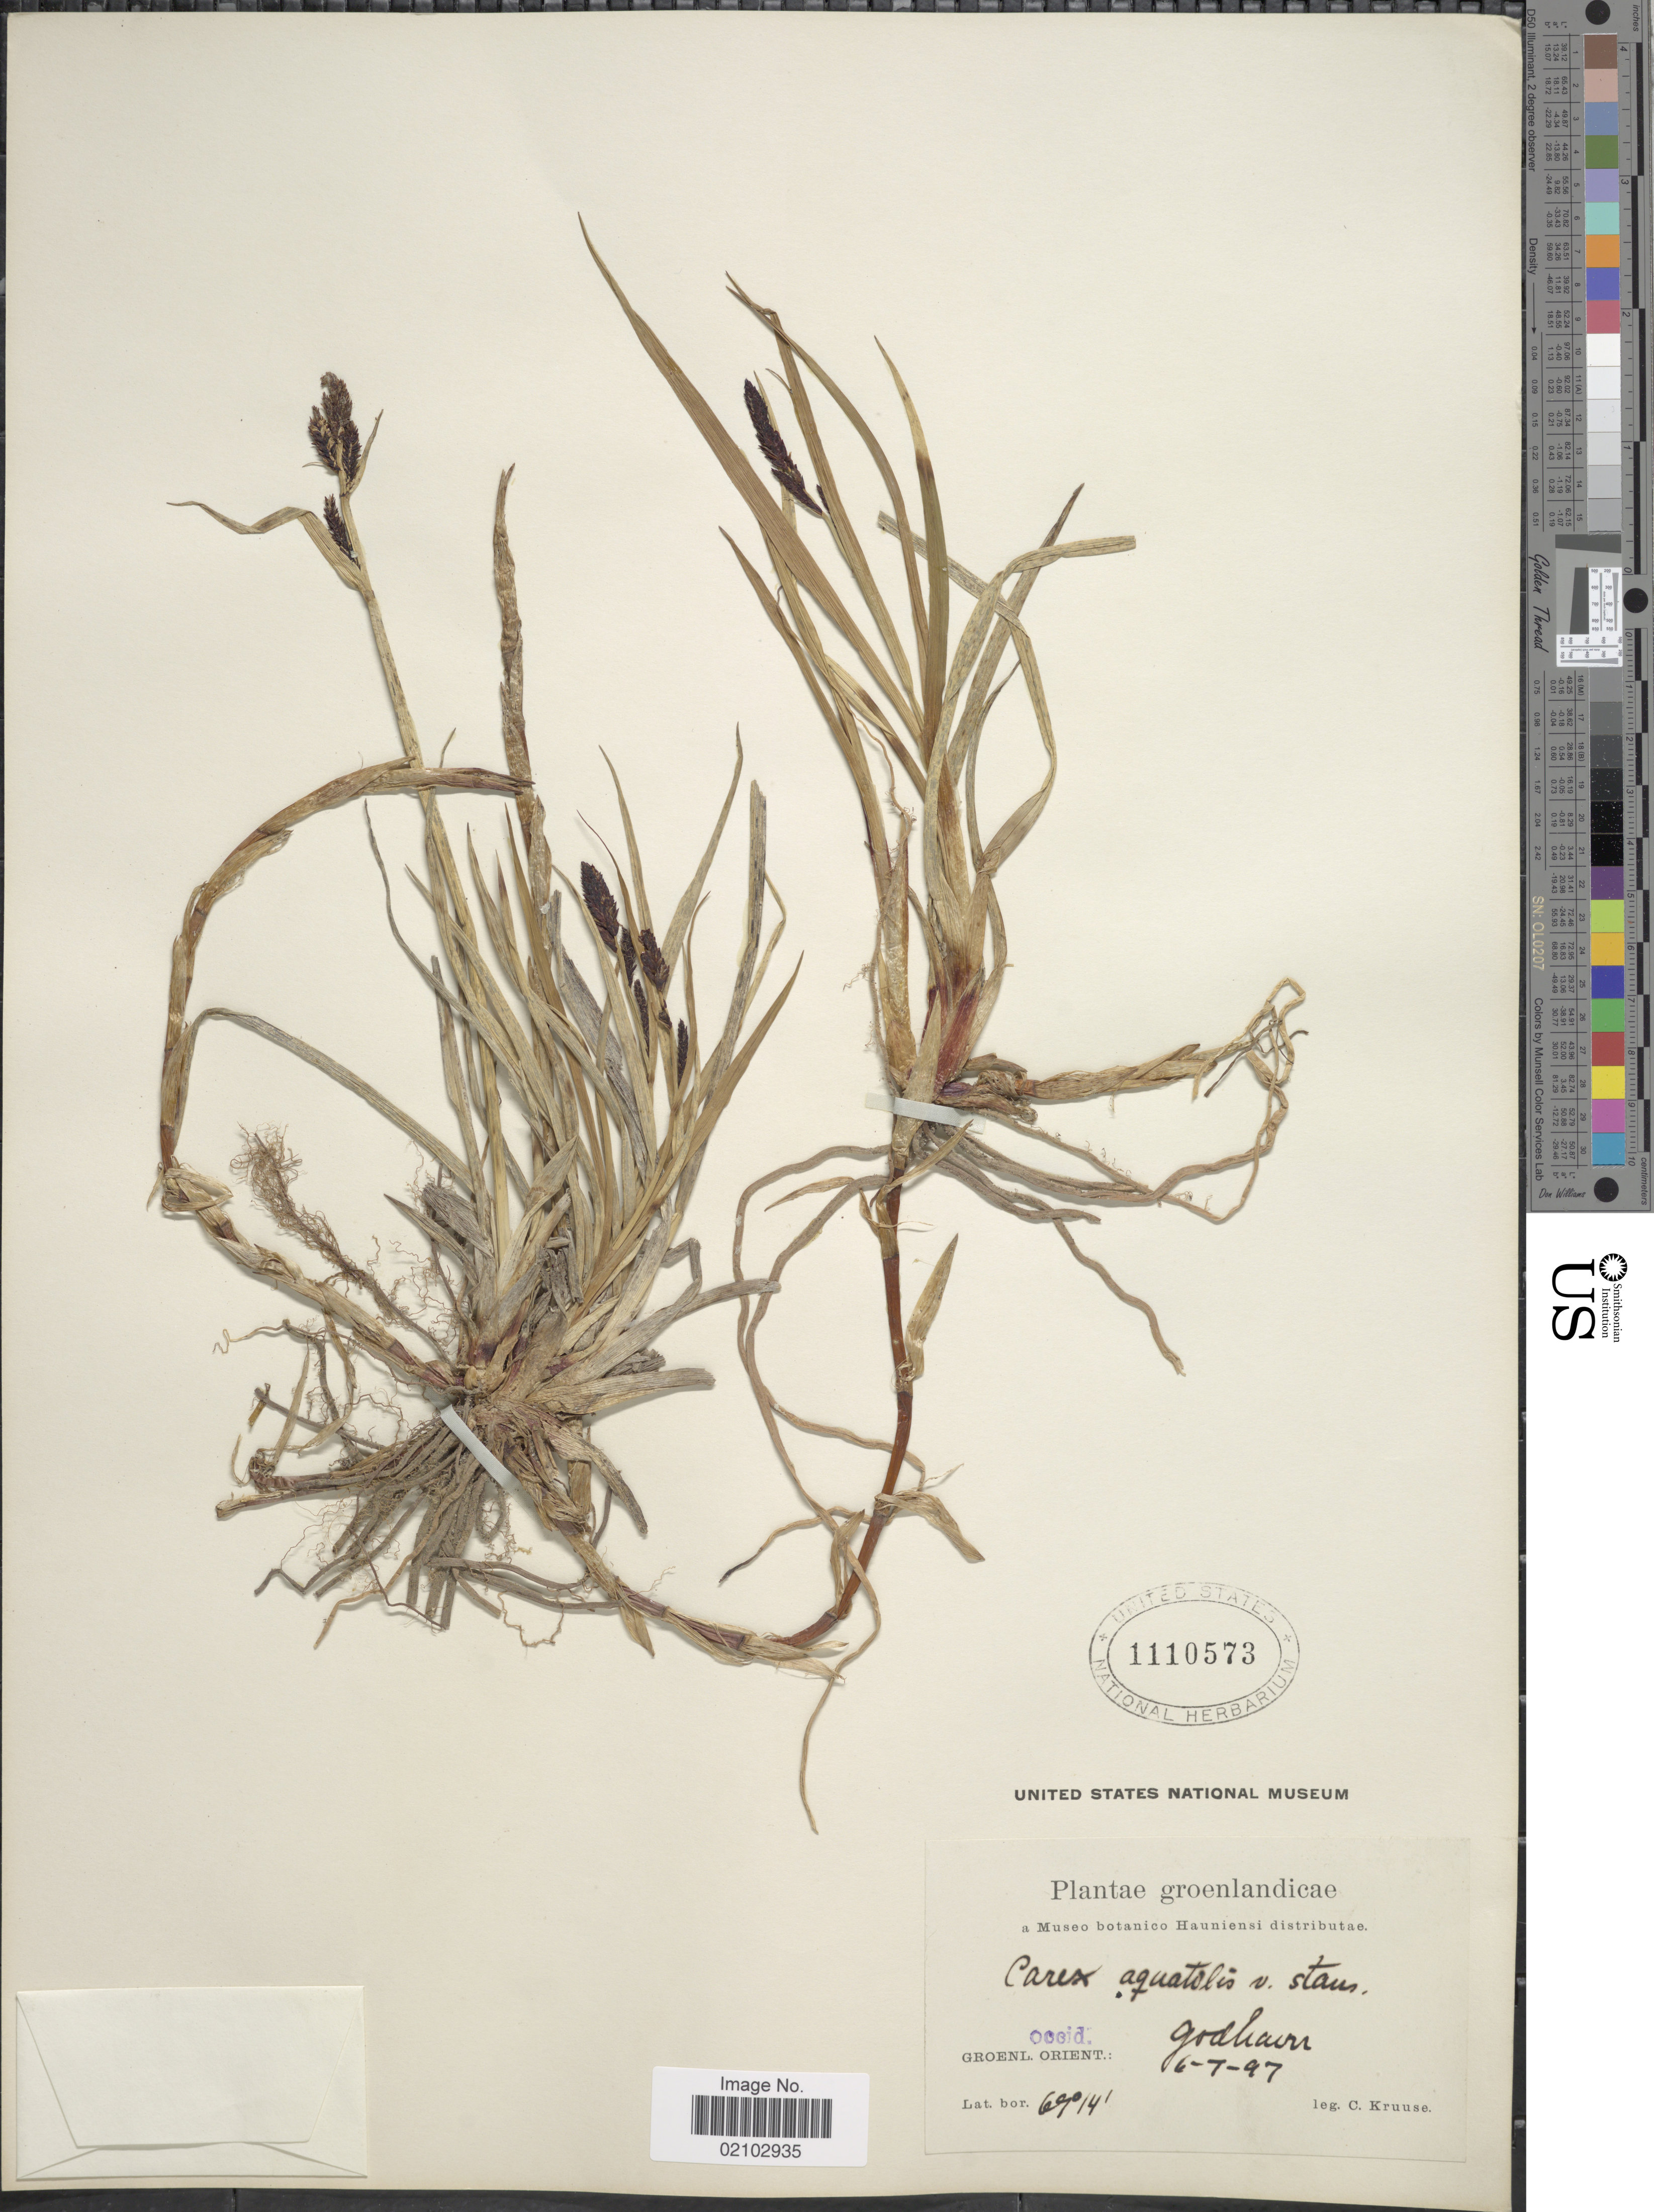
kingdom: Plantae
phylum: Tracheophyta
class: Liliopsida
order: Poales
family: Cyperaceae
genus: Carex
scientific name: Carex aquatilis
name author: Wahlenb.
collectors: C. Kruuse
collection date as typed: Transcribed d/m/y: 6/7/97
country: Greenland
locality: Groenlandicae, Groenl. Orient., Occid.: godhavn.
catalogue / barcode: US 1110573